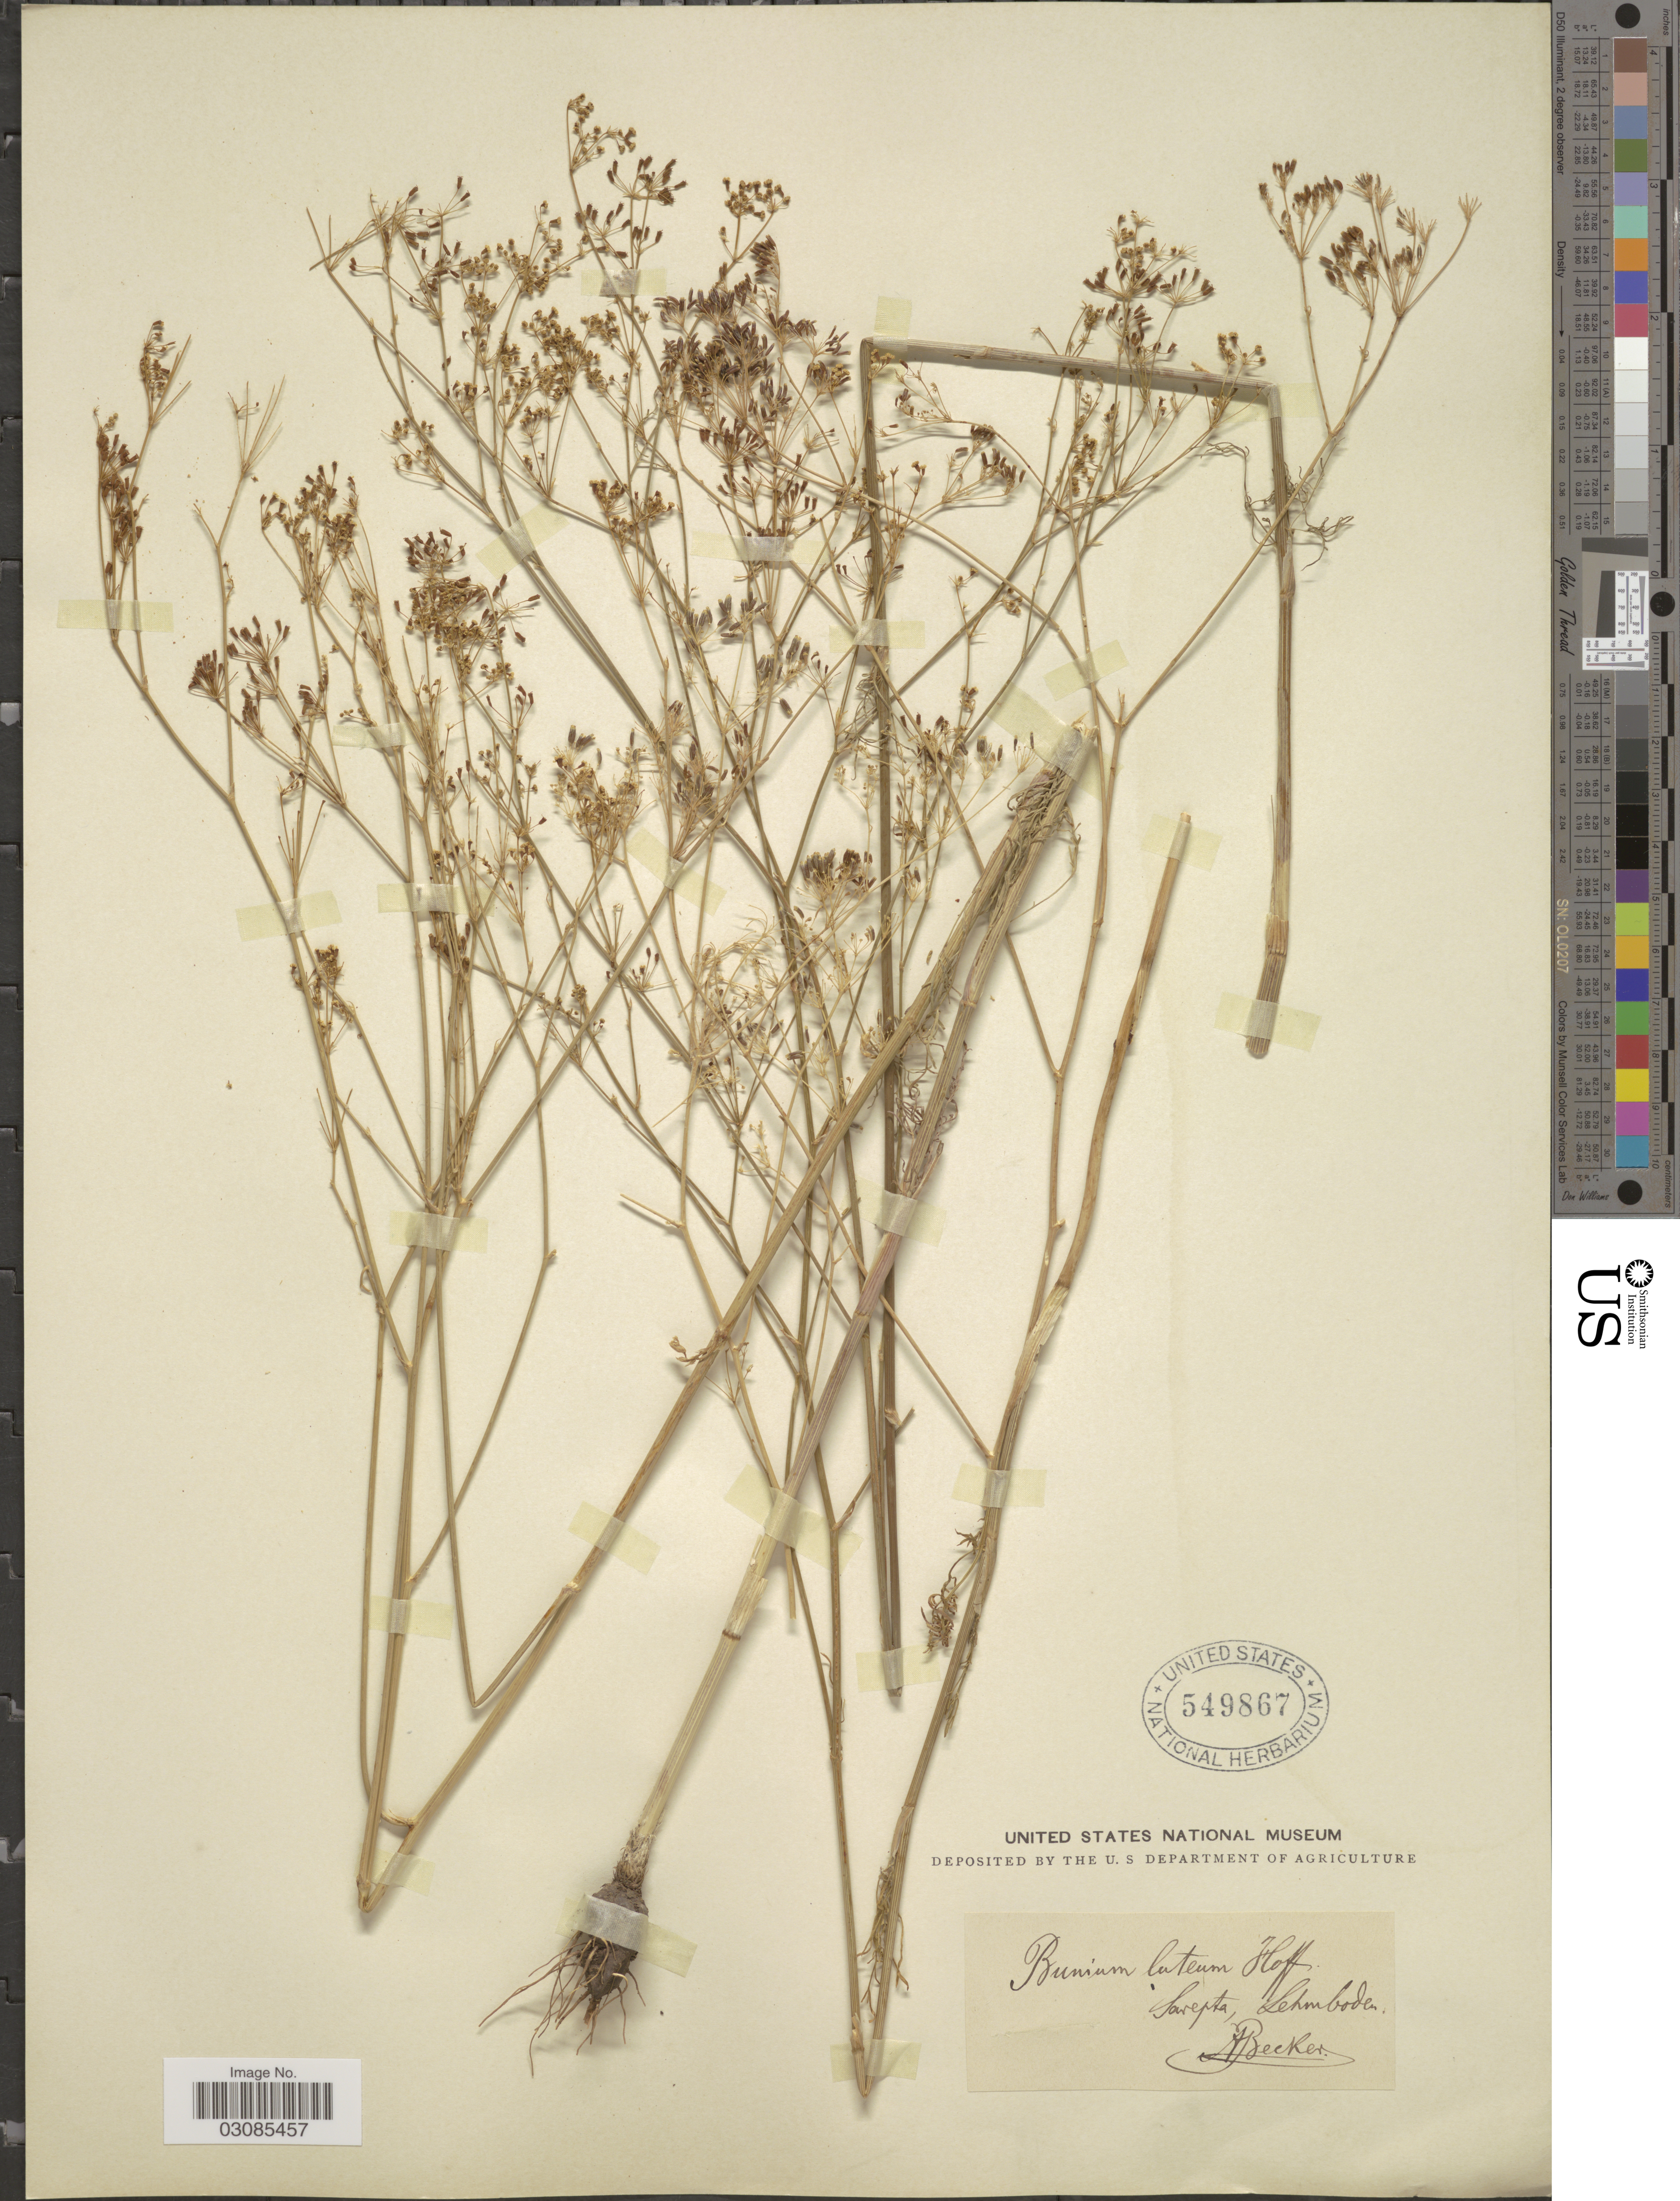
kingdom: Plantae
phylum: Tracheophyta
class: Magnoliopsida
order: Apiales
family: Apiaceae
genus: Bunium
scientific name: Bunium luteum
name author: M. Bieb. ex Hoffm.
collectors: A. Becker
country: Russian Federation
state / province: Volgograd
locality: Sarepta.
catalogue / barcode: US 549867